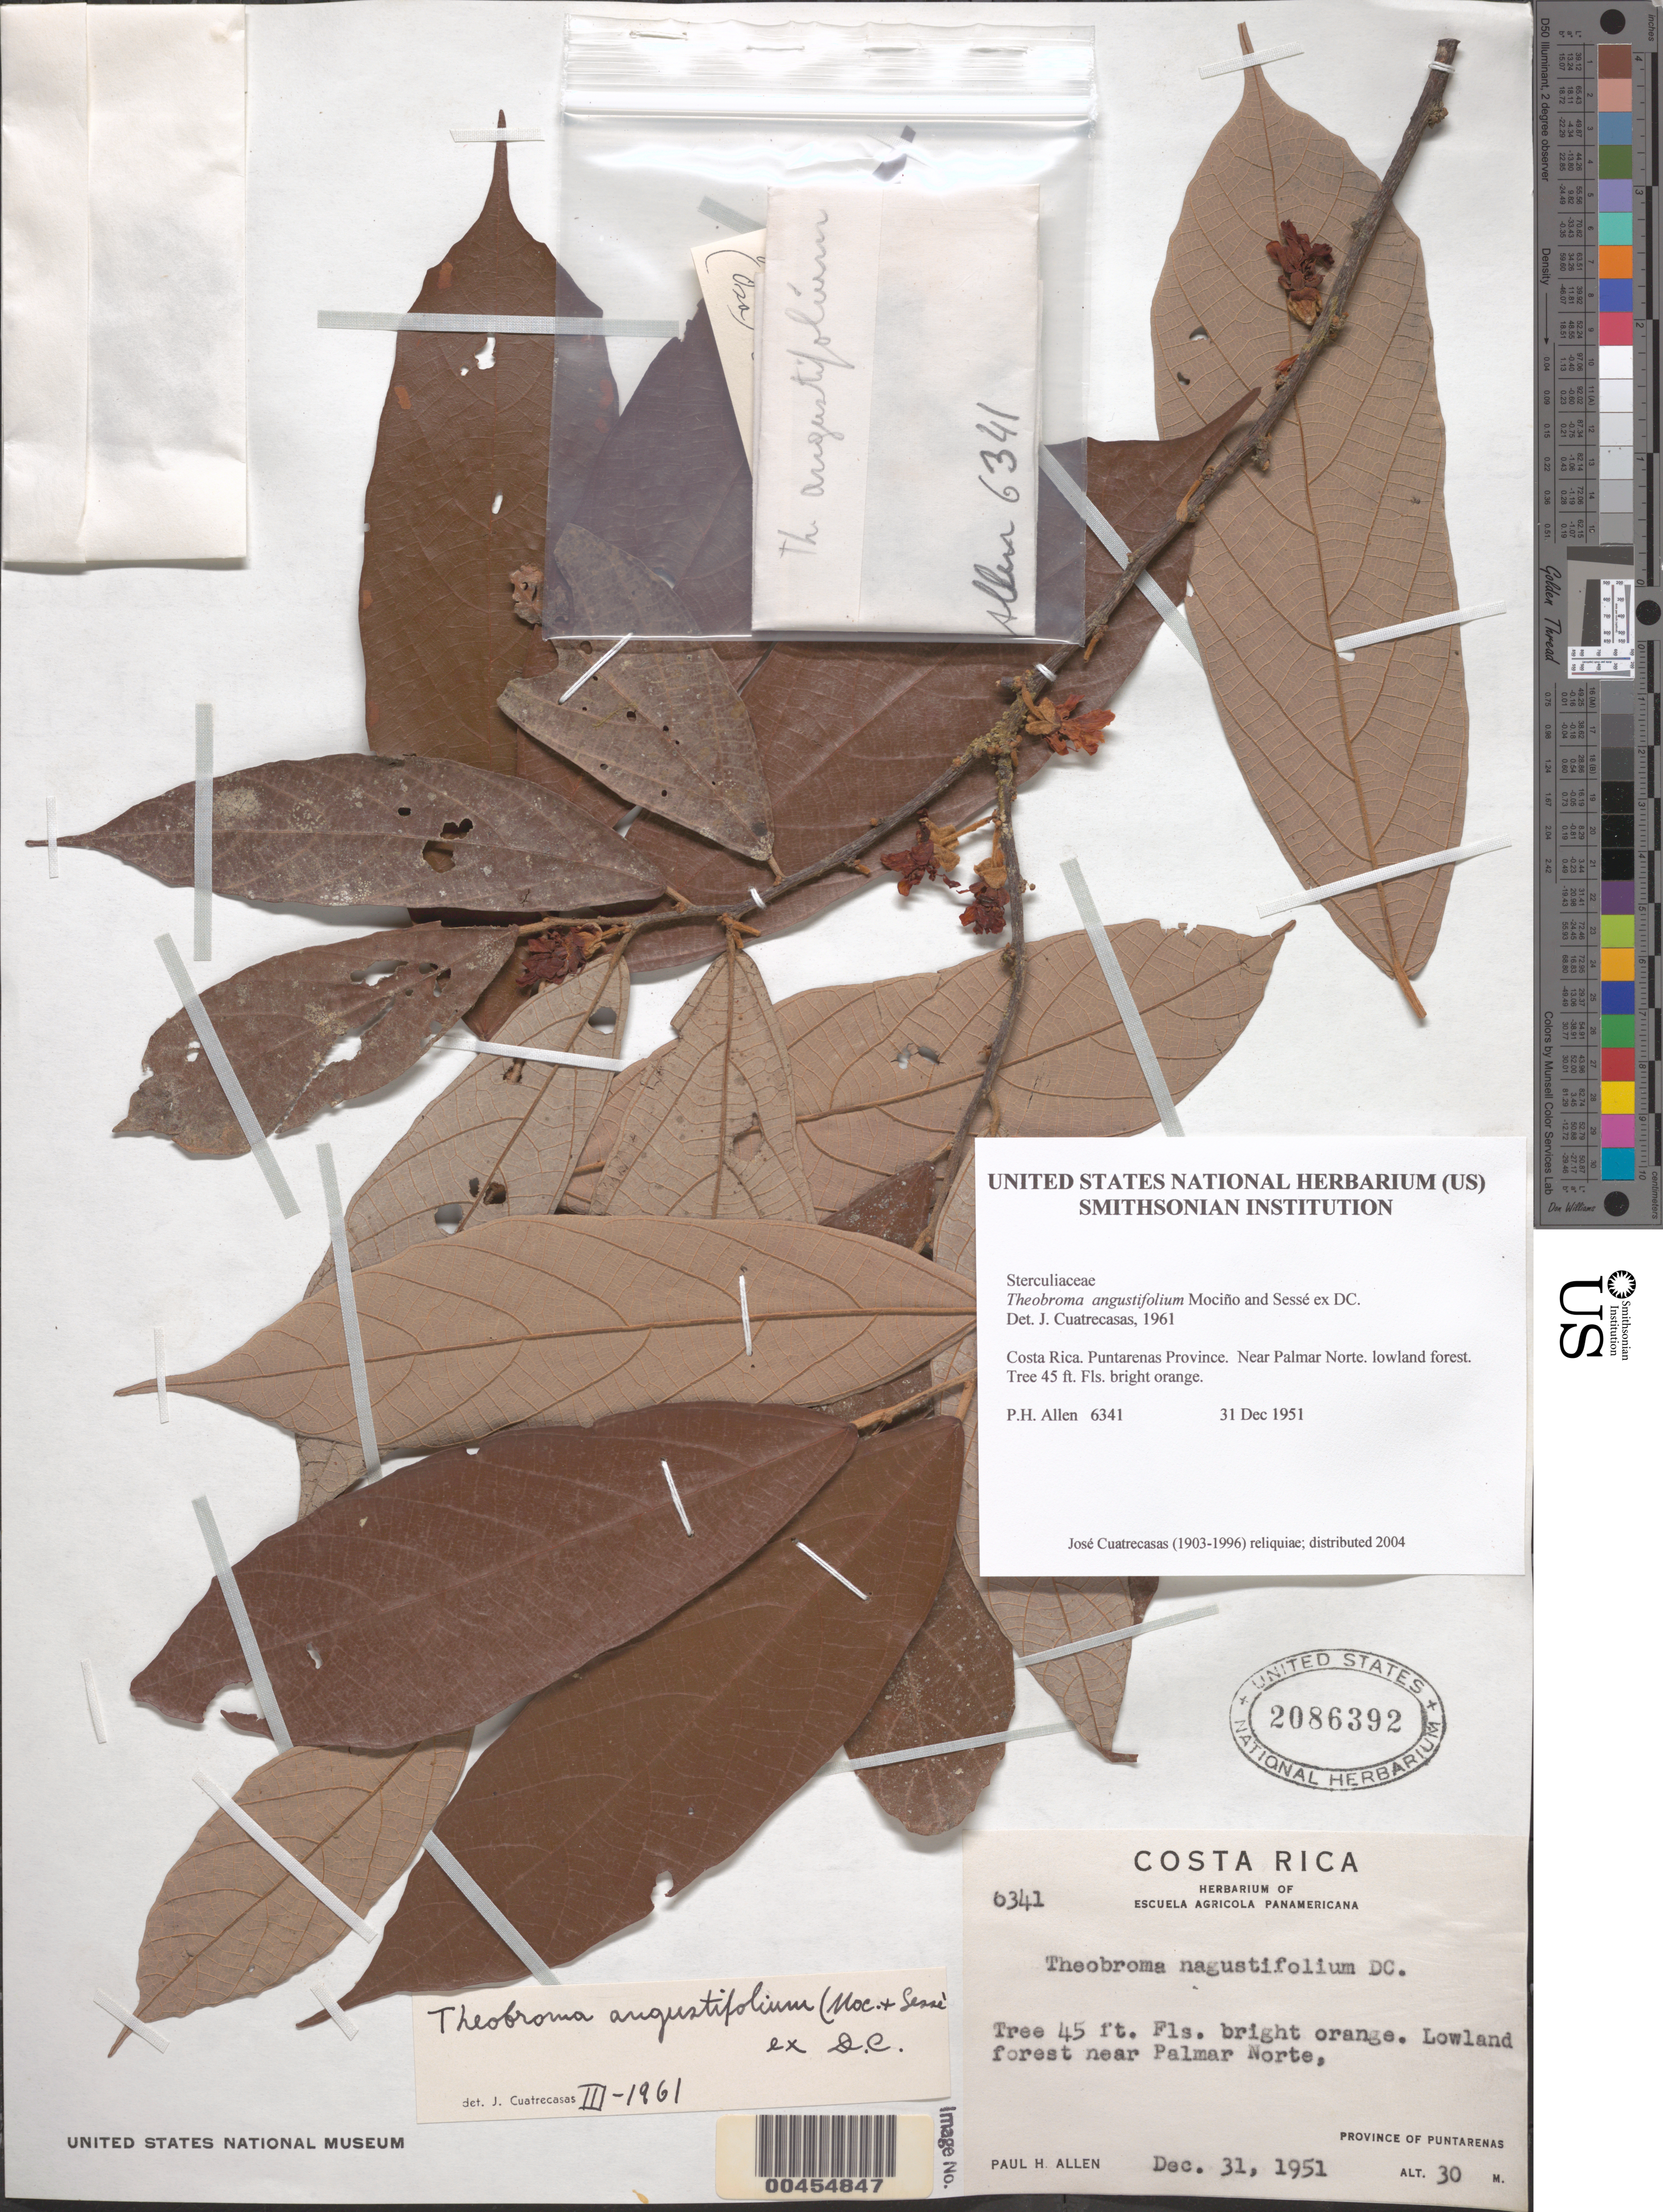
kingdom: Plantae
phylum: Tracheophyta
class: Magnoliopsida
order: Malvales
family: Malvaceae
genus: Theobroma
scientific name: Theobroma angustifolium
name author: DC.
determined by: Dorr, Laurence J., Curator (BOT), Smithsonian Institution - National Museum of Natural History (UNITED STATES)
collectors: P. H. Allen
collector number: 6341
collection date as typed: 31 Dec 1951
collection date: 1951-12-31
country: Costa Rica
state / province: Puntarenas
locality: Near Palmar Norte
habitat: lowland forest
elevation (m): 30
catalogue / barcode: US 2086392